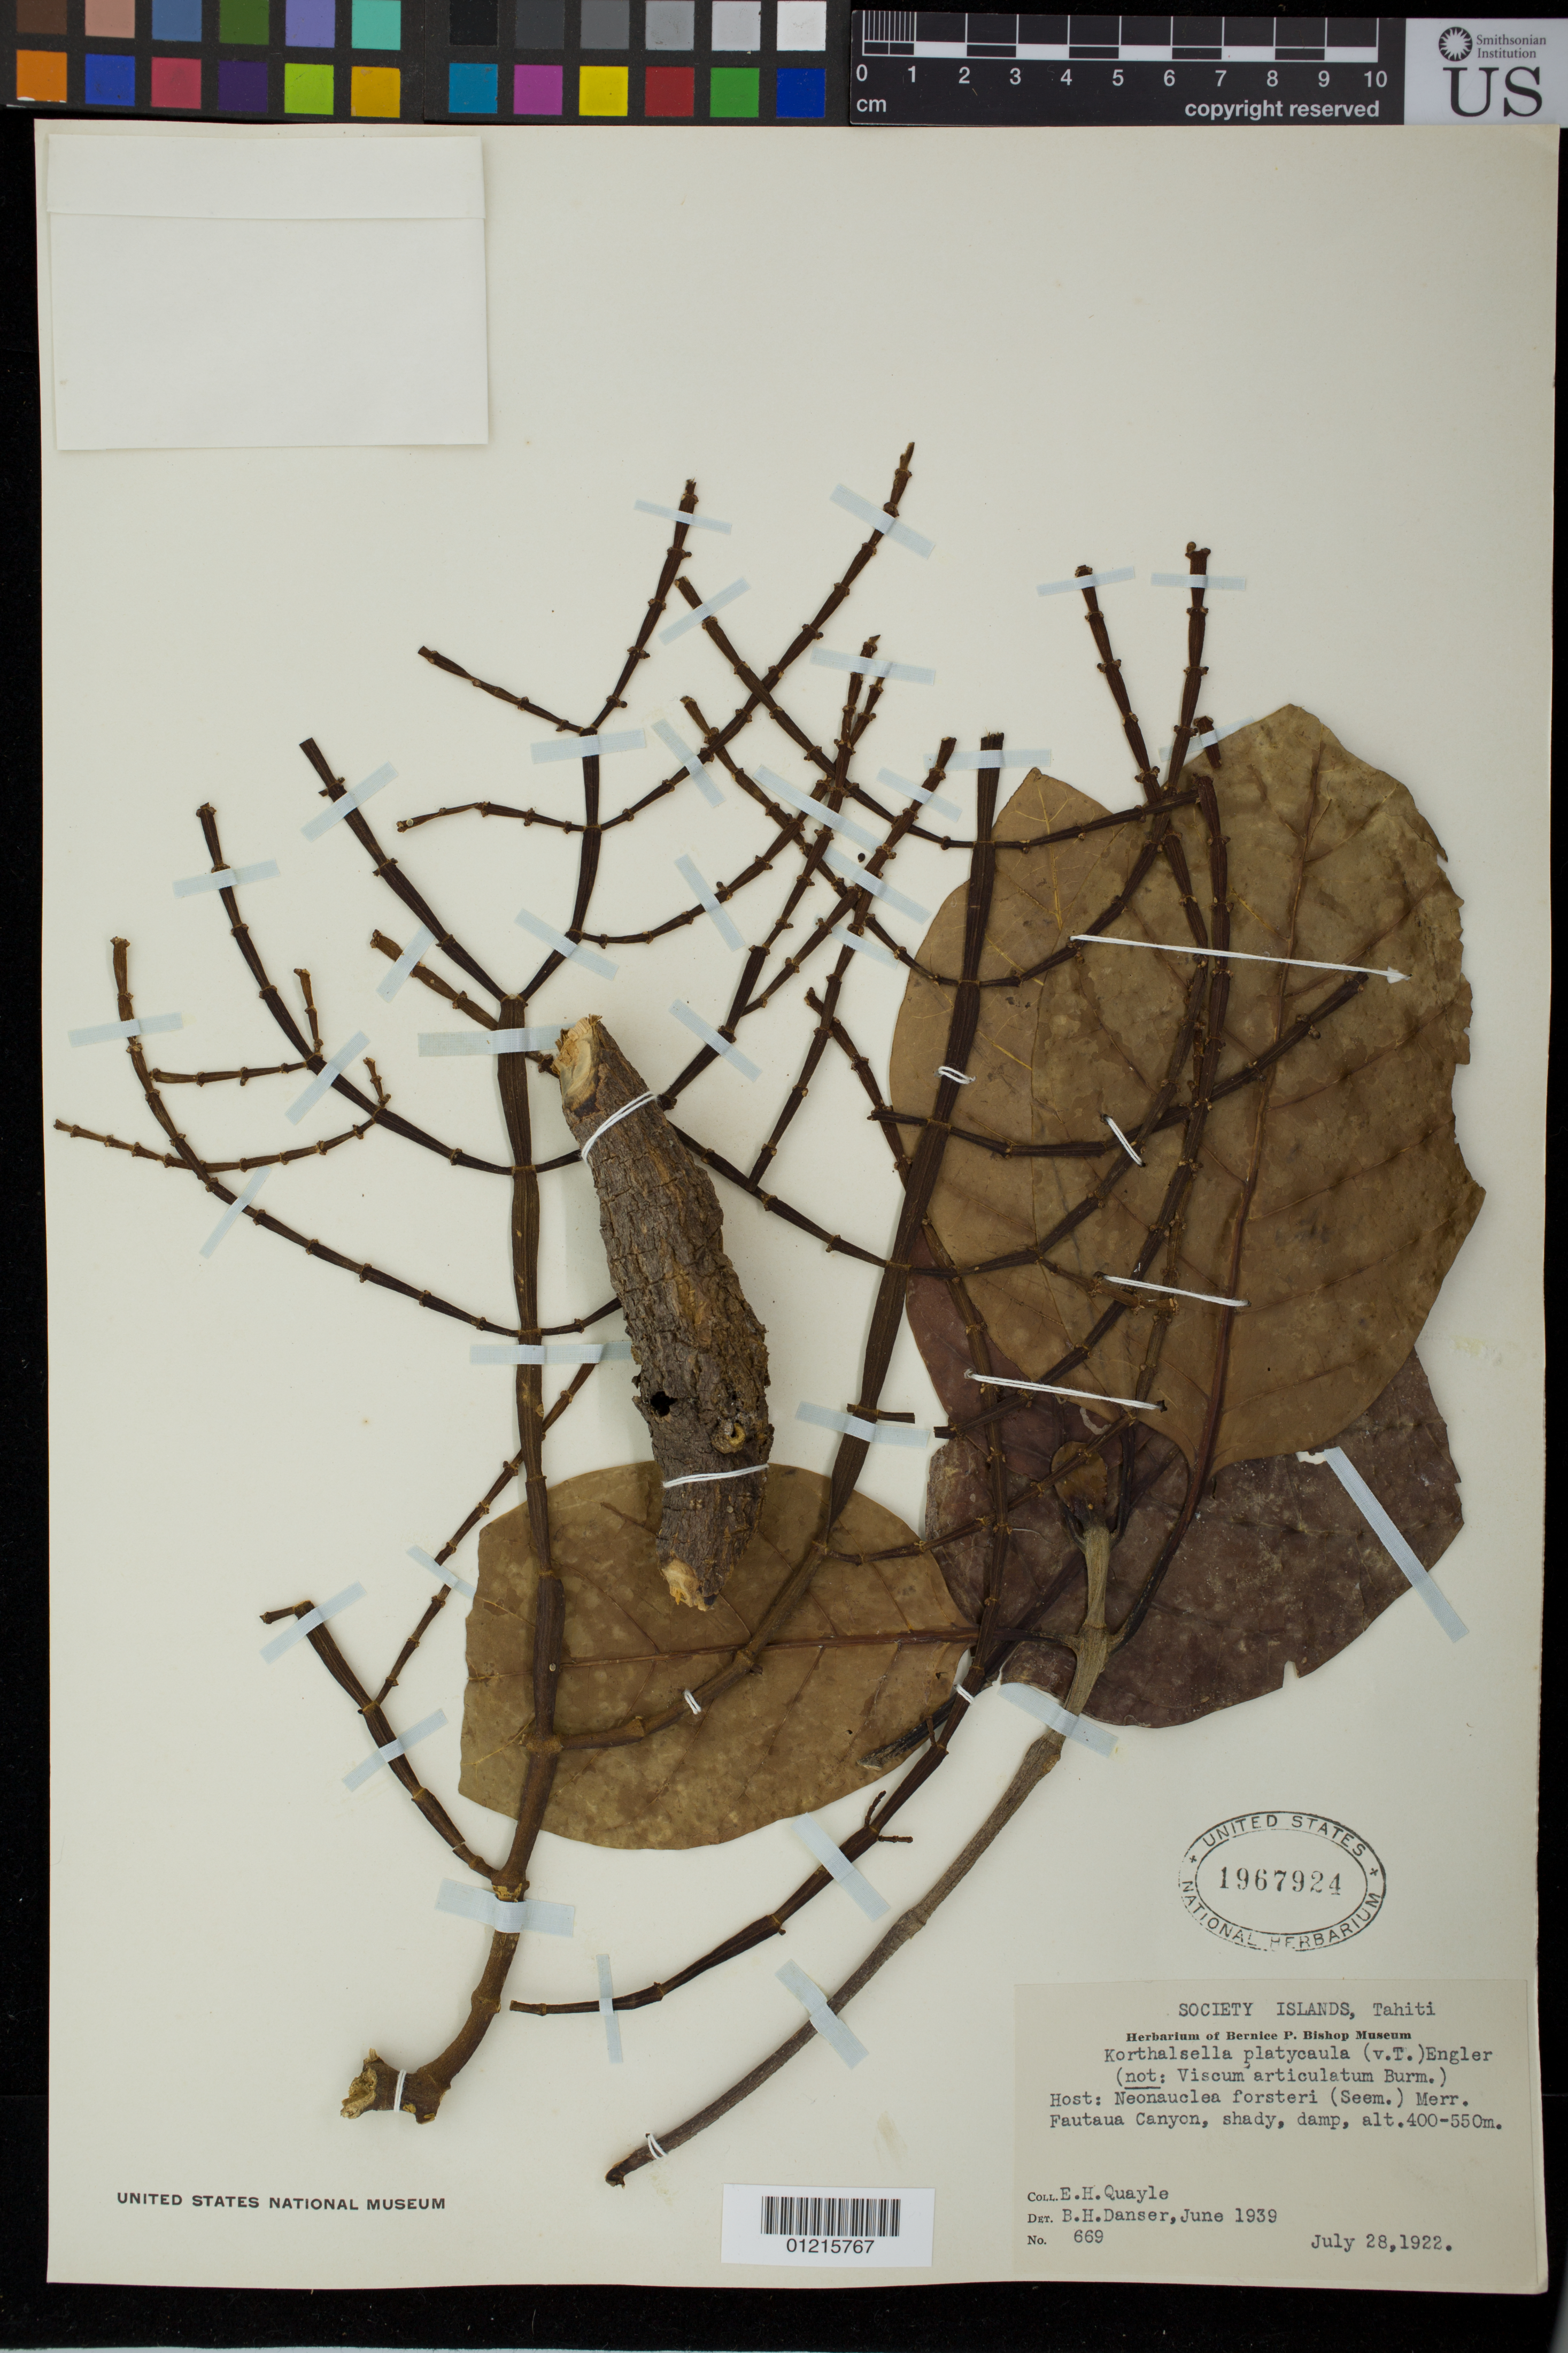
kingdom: Plantae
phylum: Tracheophyta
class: Magnoliopsida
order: Santalales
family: Viscaceae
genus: Korthalsella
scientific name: Korthalsella platycaula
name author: (Tiegh.) Engl.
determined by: Danser, B. H.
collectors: E. Quayle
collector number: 669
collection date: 1922-07-28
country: French Polynesia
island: Tahiti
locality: Fautaua Canyon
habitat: Shady, damp.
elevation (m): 400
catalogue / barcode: US 1967924